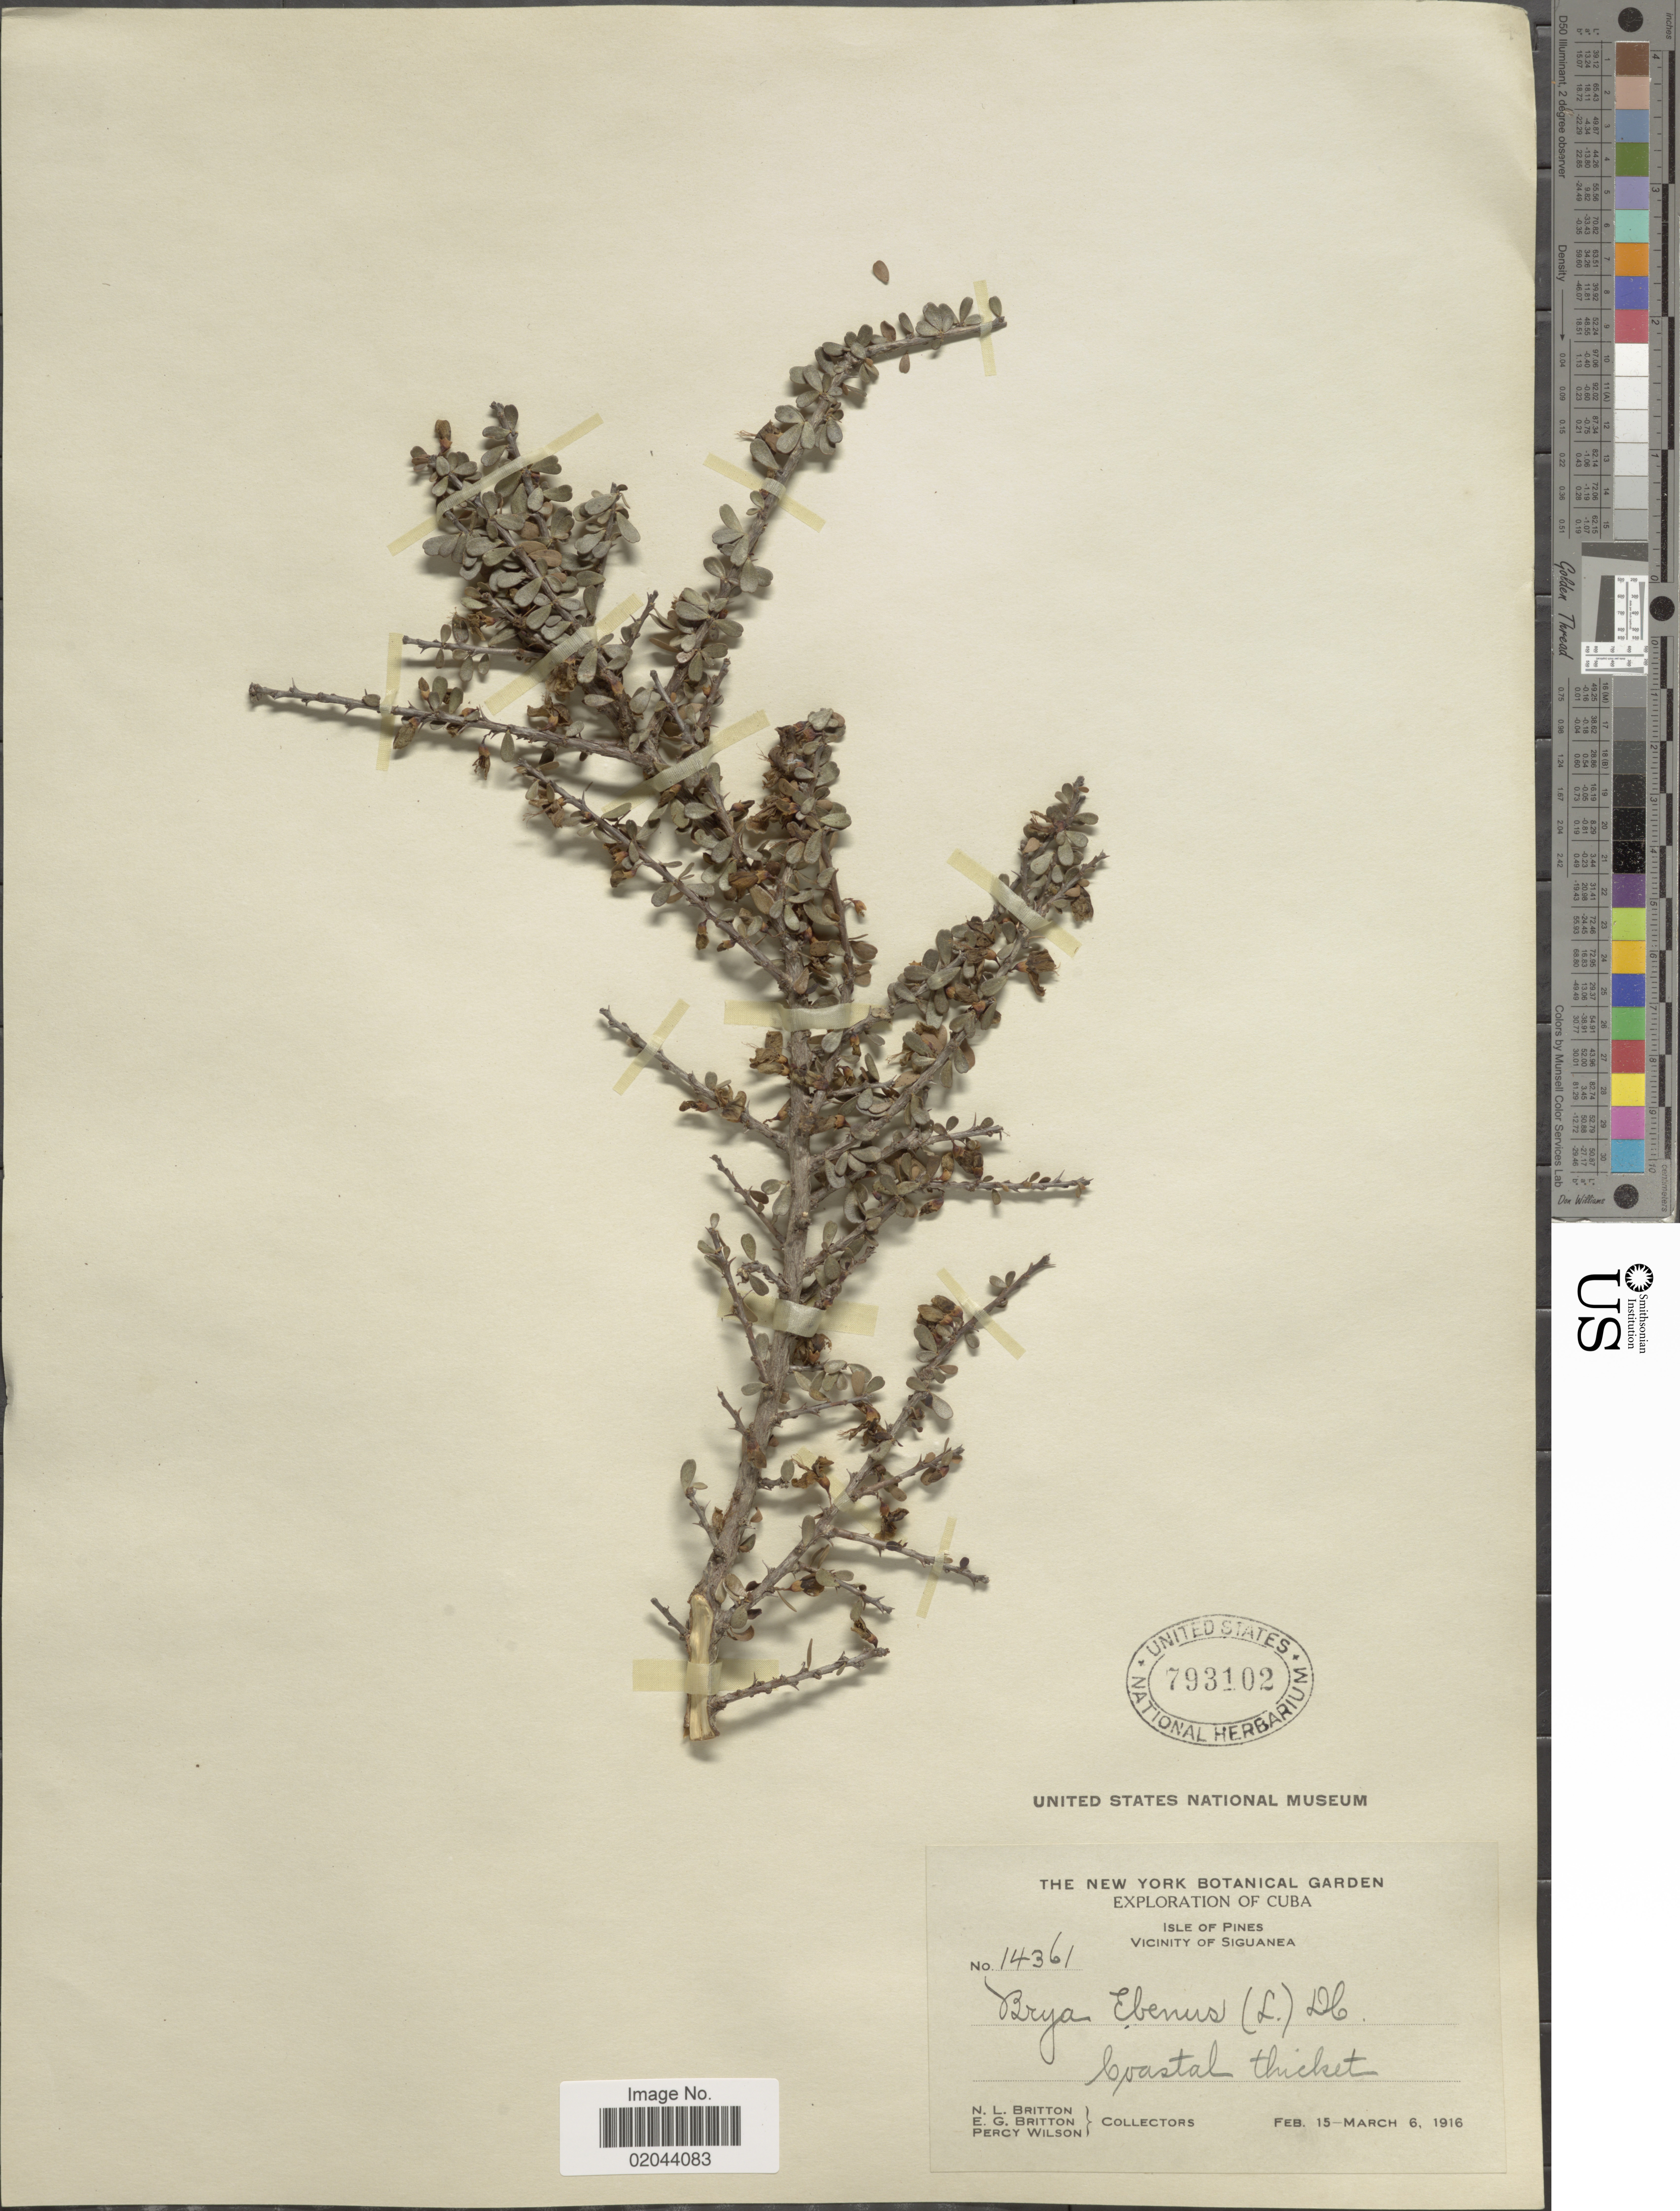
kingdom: Plantae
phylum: Tracheophyta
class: Magnoliopsida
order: Fabales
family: Fabaceae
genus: Brya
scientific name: Brya ebenus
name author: (L.) DC.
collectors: N. Britton, E. G. Britton & P. Wilson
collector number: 14361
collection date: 1916-02-15/1916-03-06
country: Cuba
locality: Isle of Pines, Vicinity of Siguanea, Coastal thicket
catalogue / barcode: US 793102